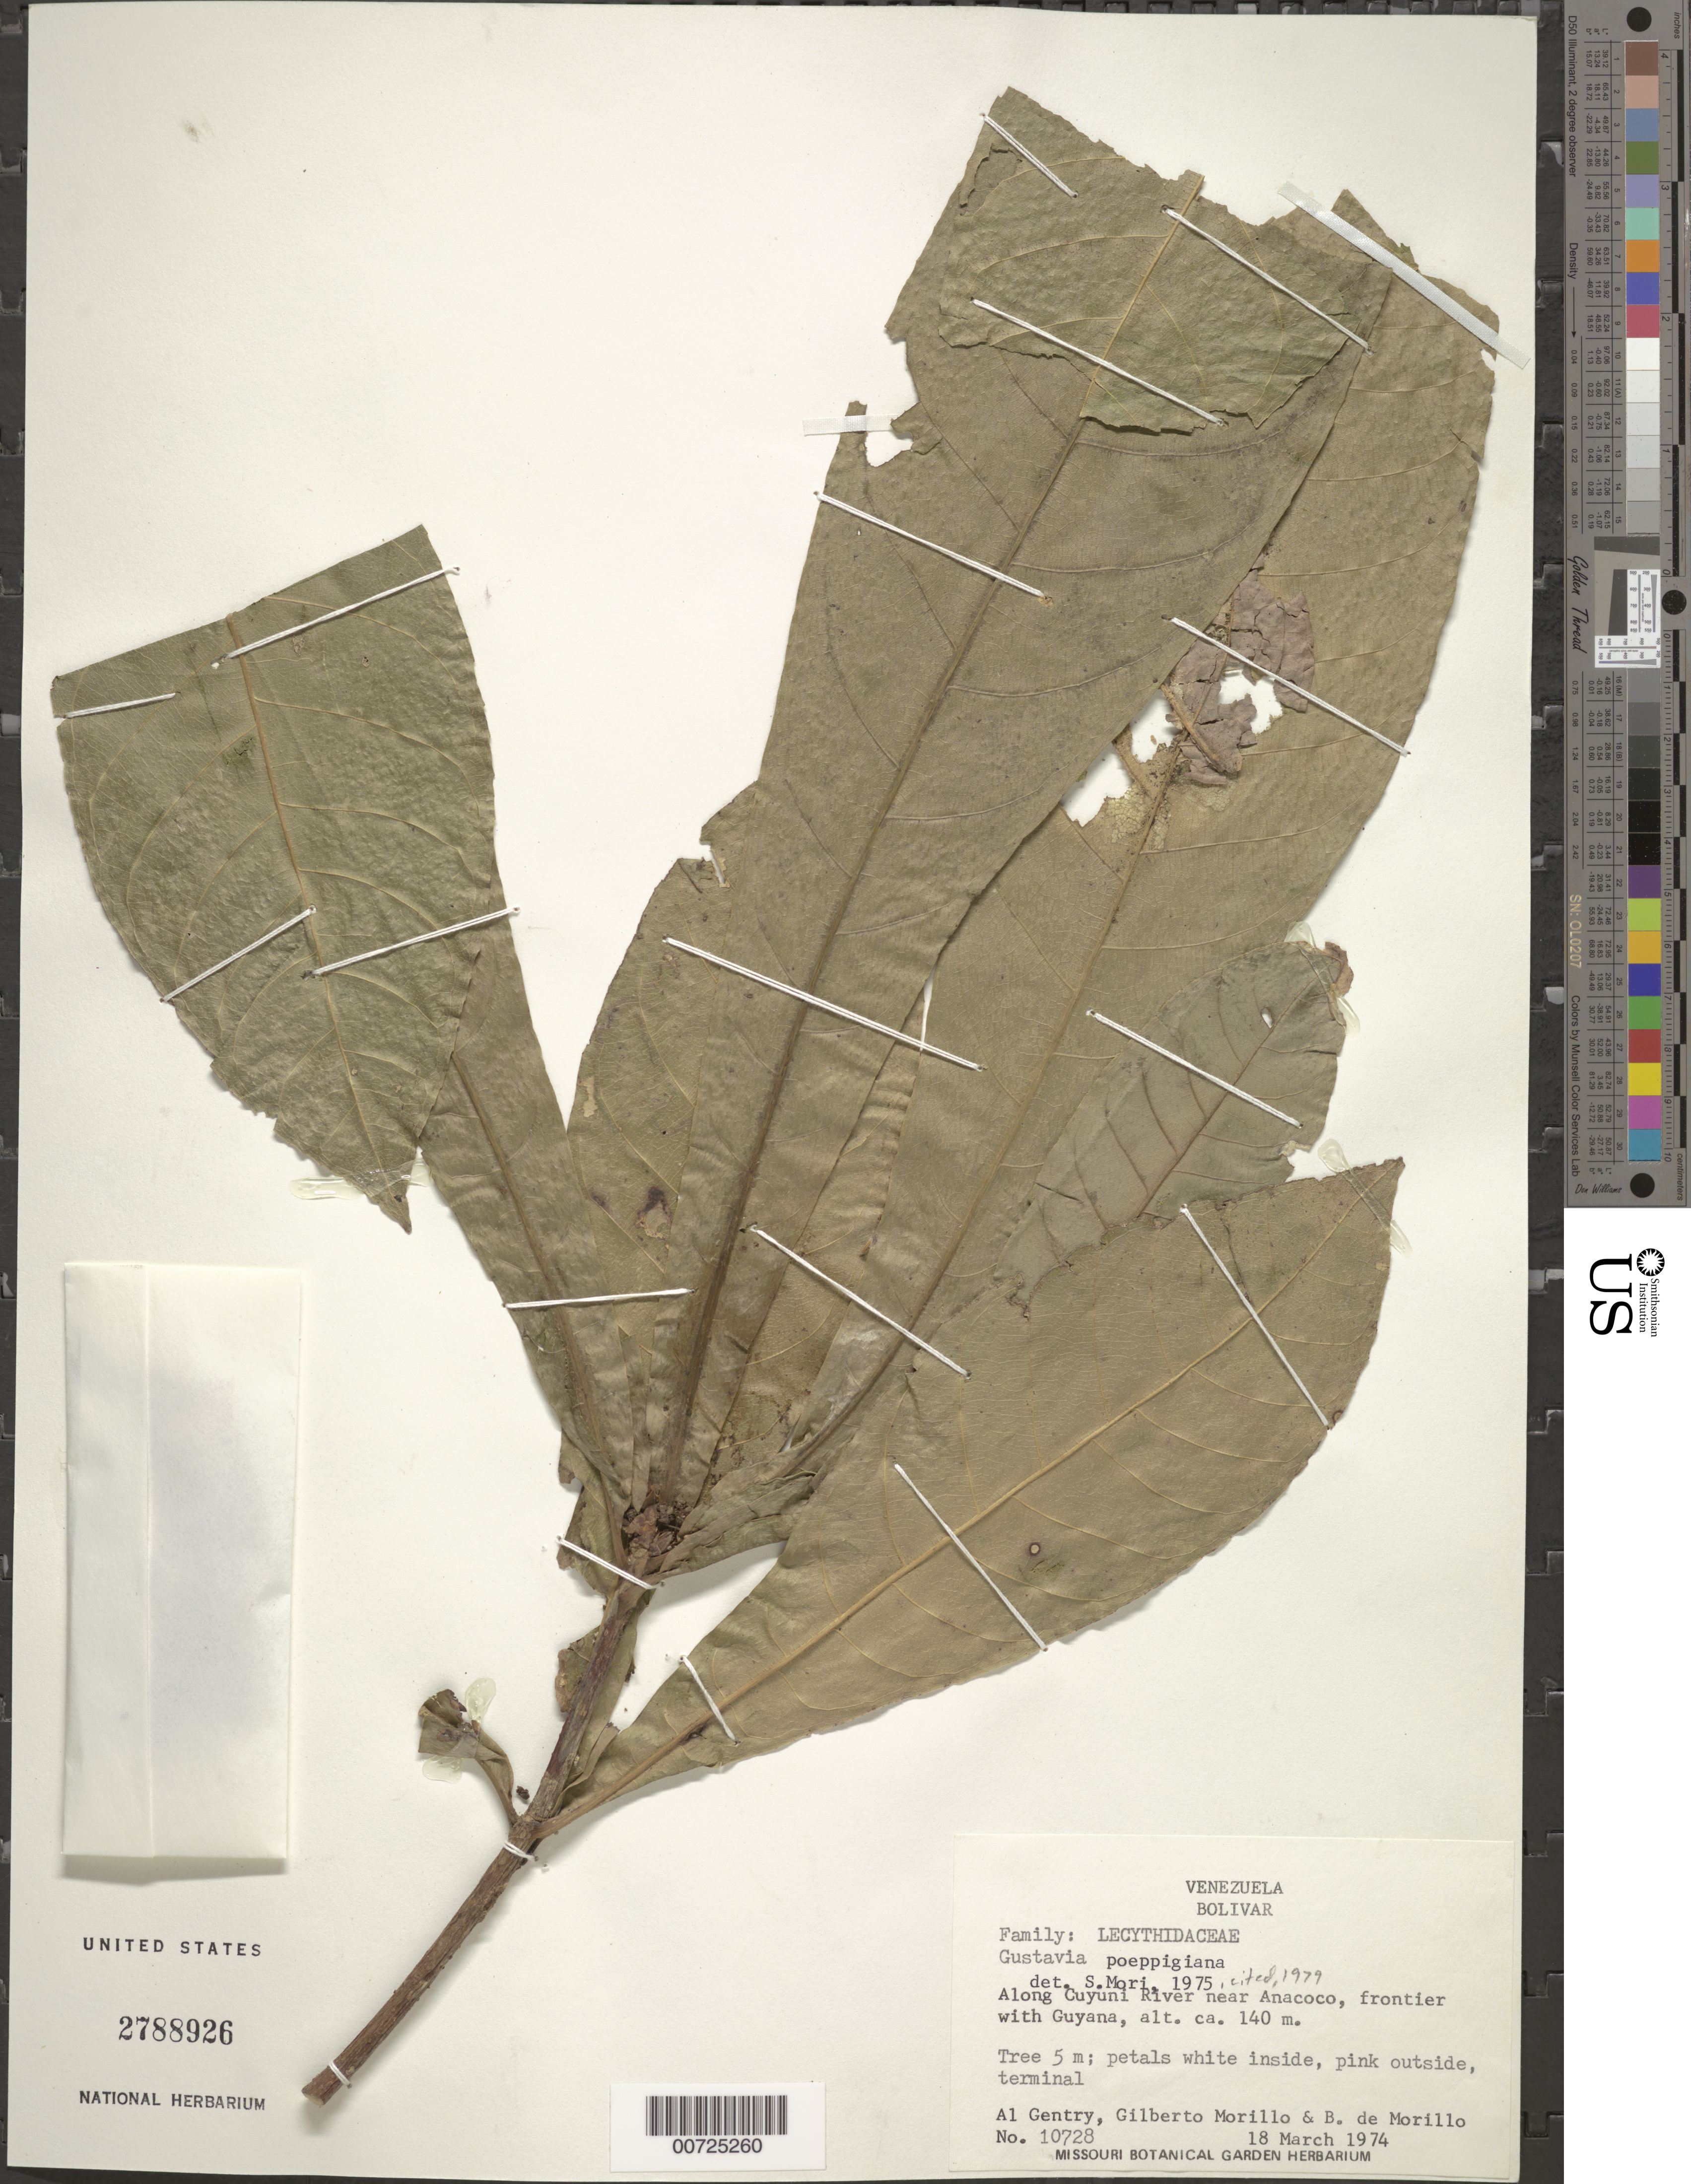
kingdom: Plantae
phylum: Tracheophyta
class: Magnoliopsida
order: Ericales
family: Lecythidaceae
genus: Gustavia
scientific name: Gustavia poeppigiana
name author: O. Berg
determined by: Mori, Scott A.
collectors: A. H. Gentry, G. N. Morillo & B. Morillo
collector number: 10728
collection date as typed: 18-Mar-74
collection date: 1974-03-18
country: Venezuela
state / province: Bolívar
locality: Cuyuni R., near Anacoco, frontier with Guyana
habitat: Along river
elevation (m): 140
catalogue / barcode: US 2788926